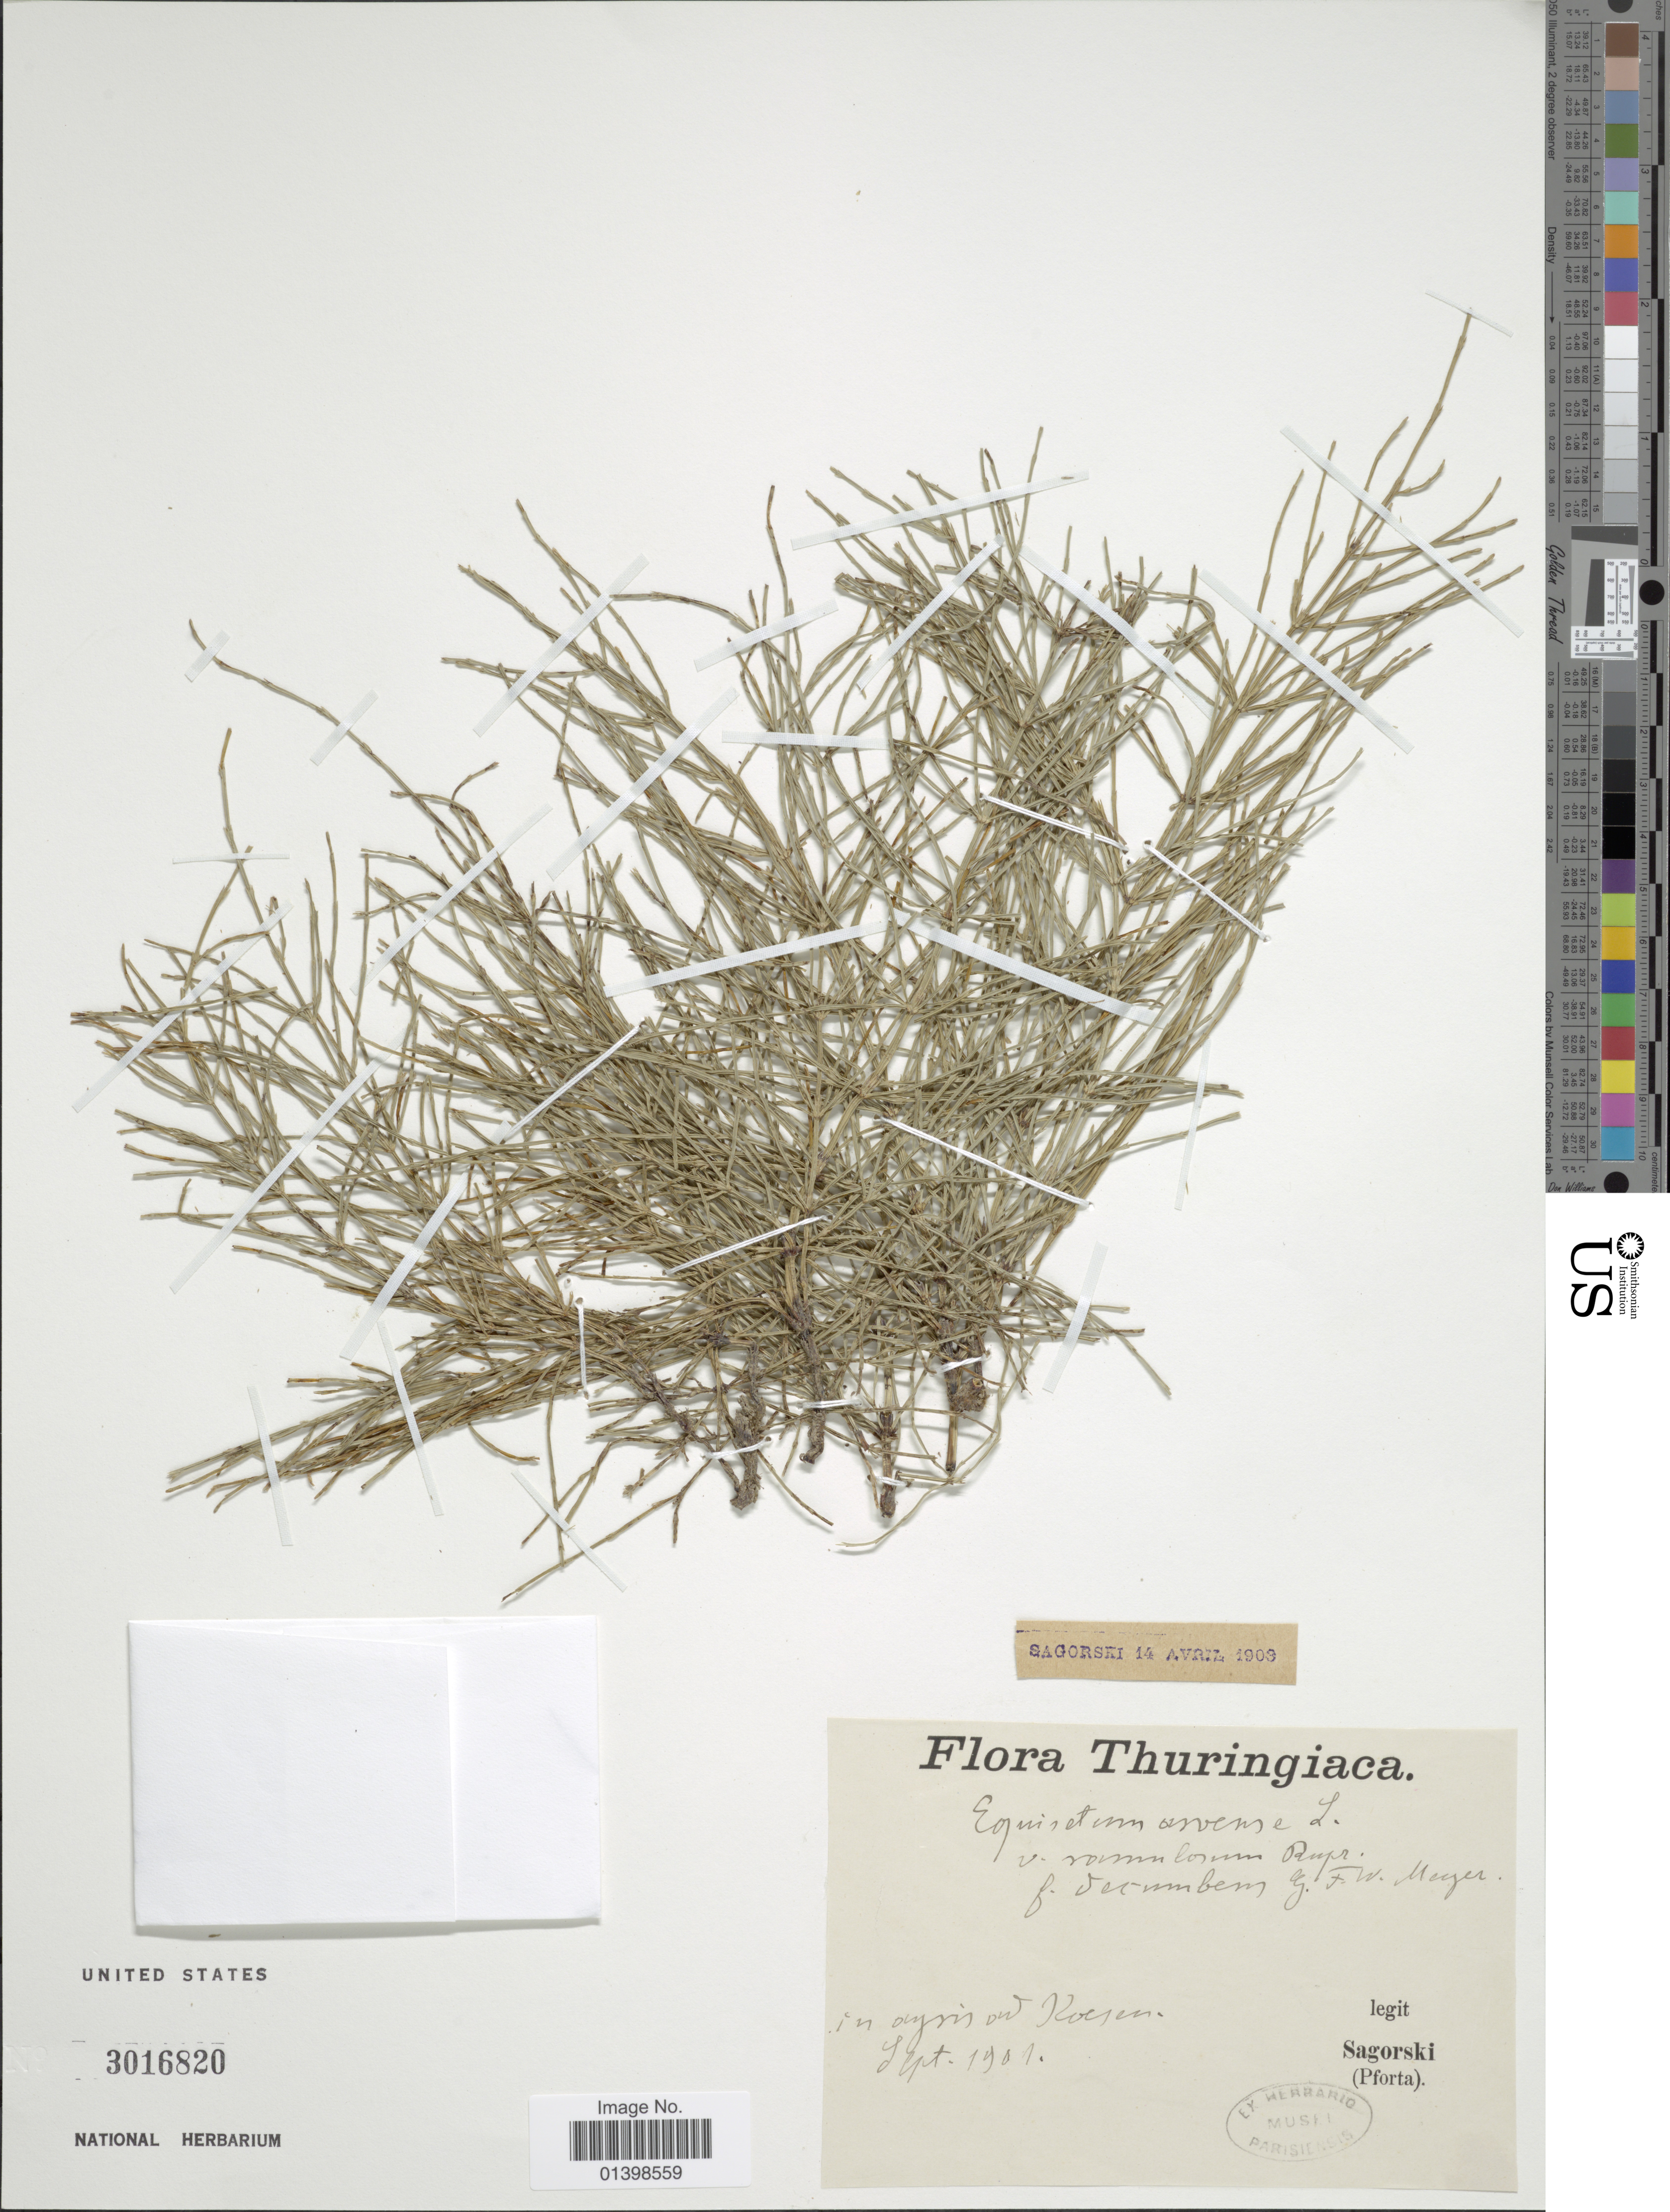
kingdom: Plantae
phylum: Tracheophyta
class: Polypodiopsida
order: Equisetales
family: Equisetaceae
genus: Equisetum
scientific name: Equisetum arvense var. ramulosum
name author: Rupr.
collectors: -. Sagorski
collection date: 1901-09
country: Germany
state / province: Sachsen-Anhalt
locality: Thuringiaca, [illegible text] ad Koegen[interpreted]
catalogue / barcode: US 3016820